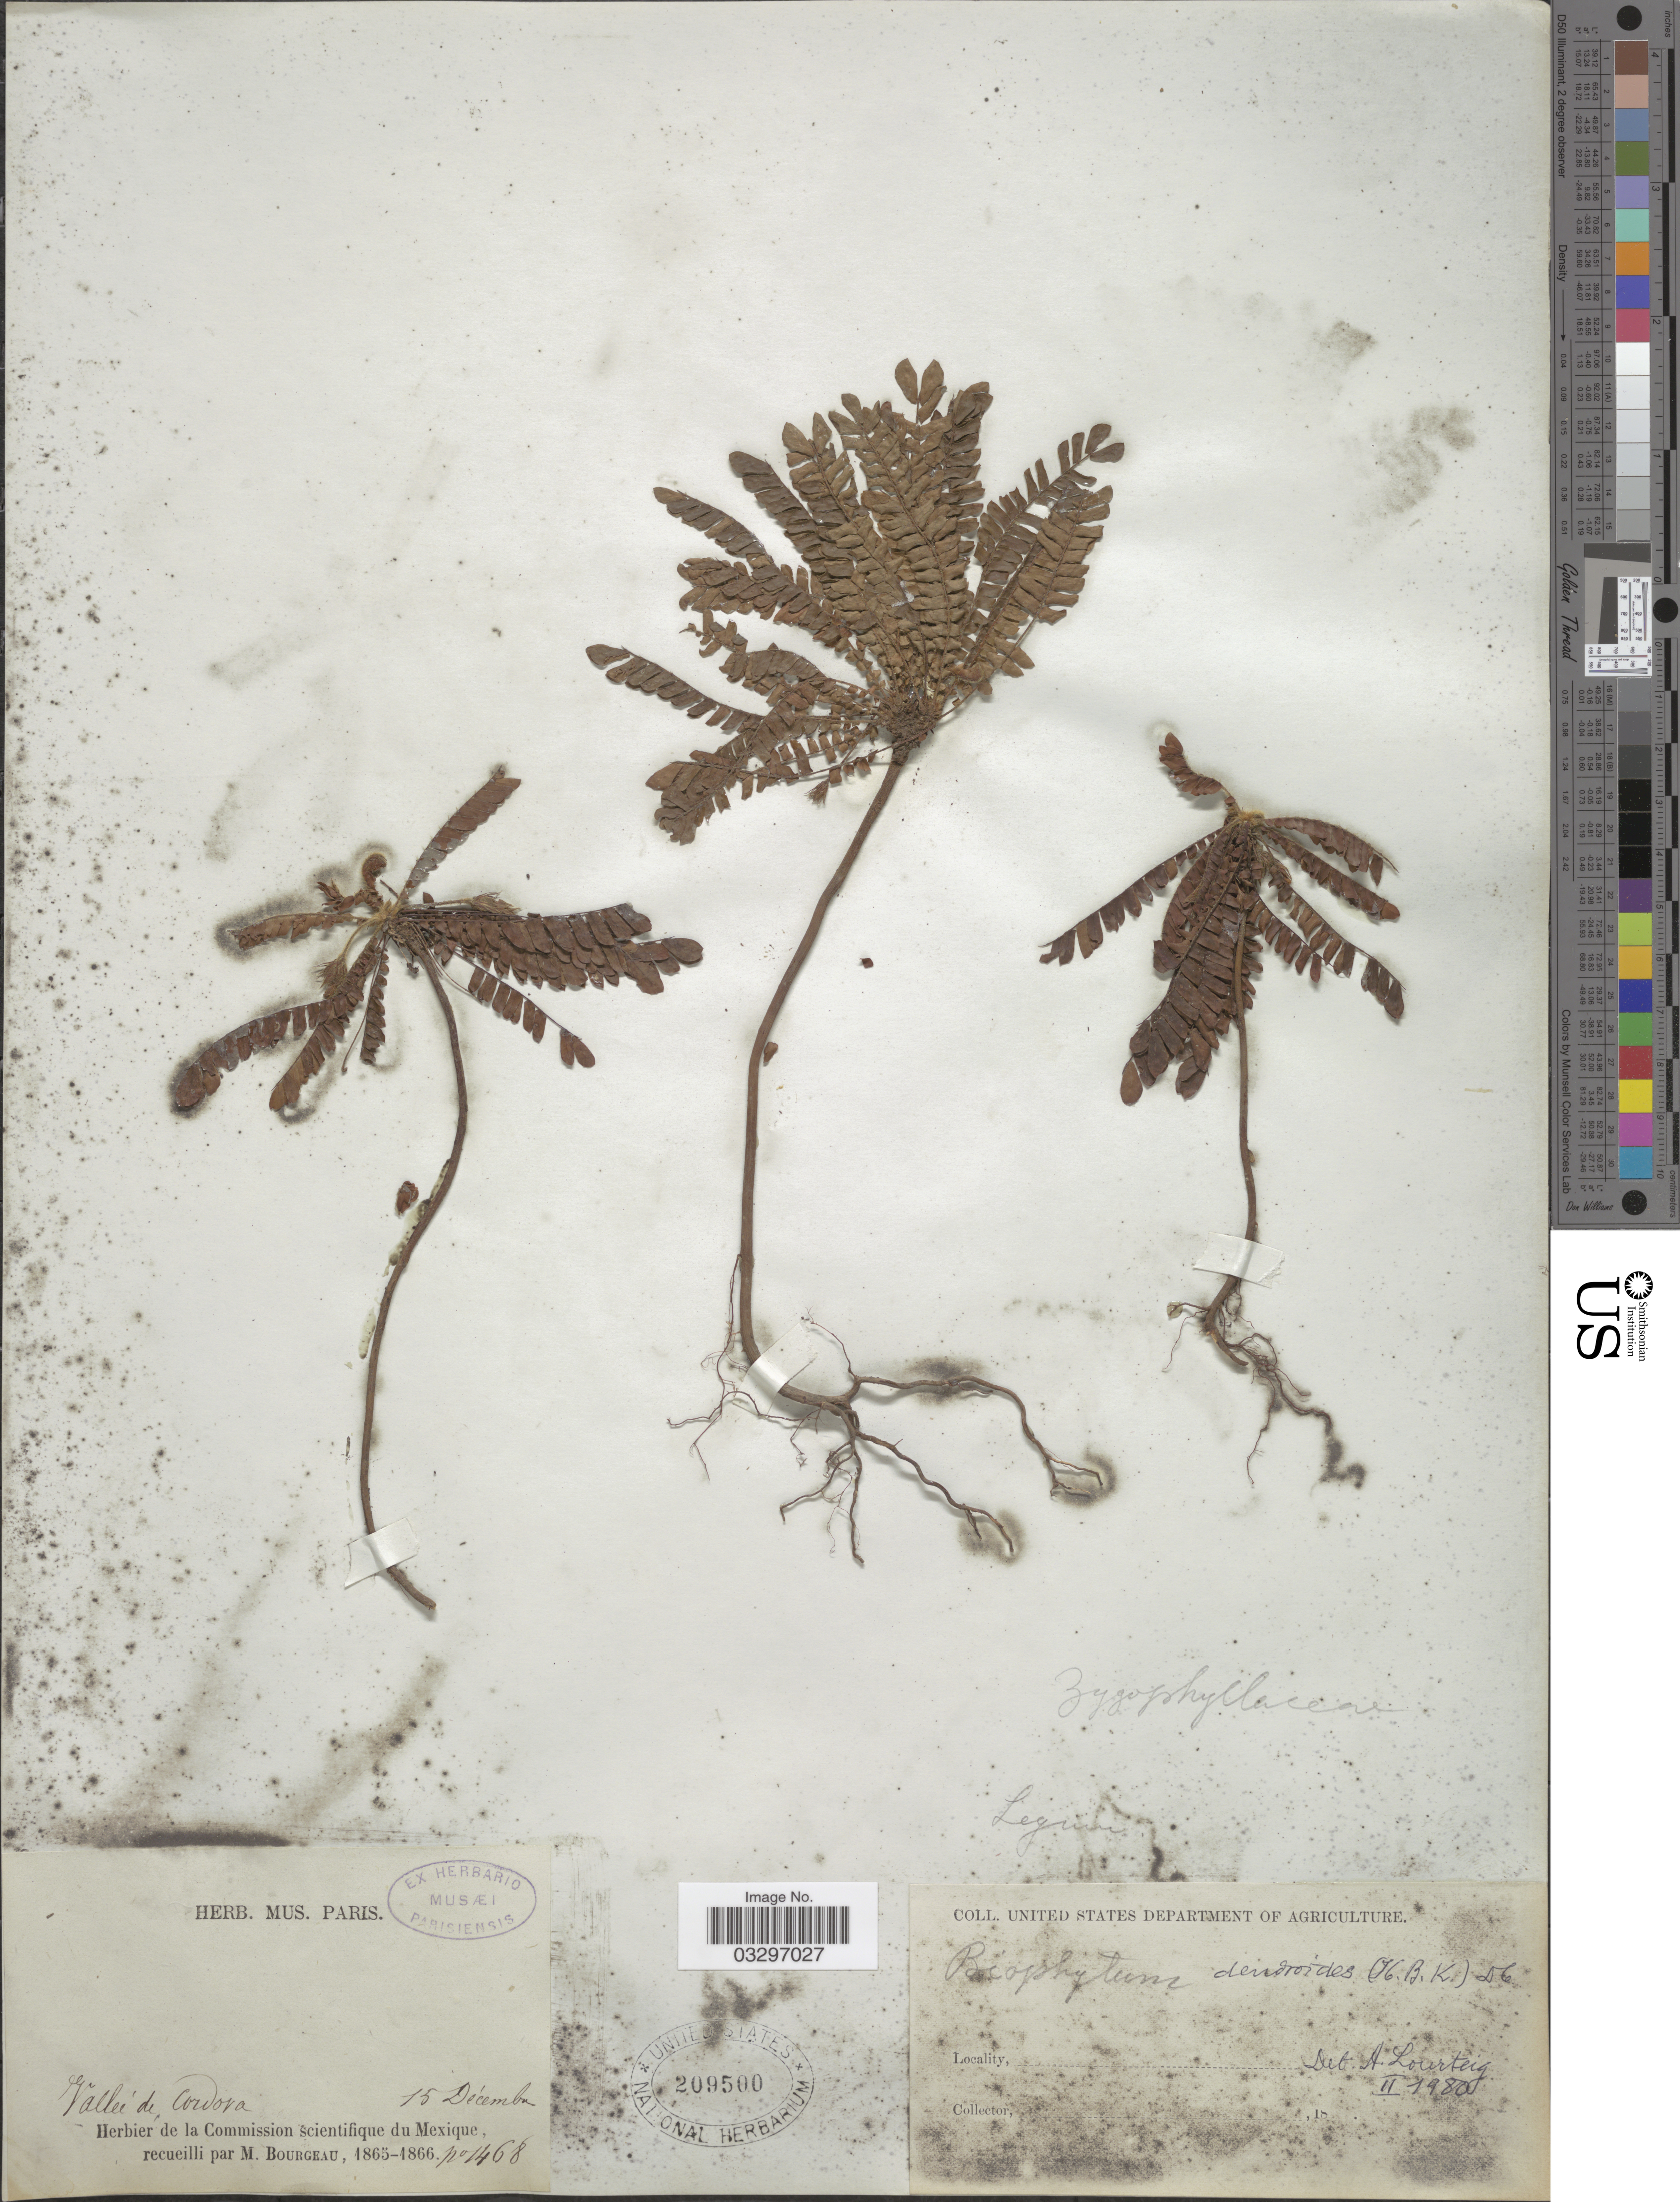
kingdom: Plantae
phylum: Tracheophyta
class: Magnoliopsida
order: Oxalidales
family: Oxalidaceae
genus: Biophytum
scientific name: Biophytum dendroides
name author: (Kunth) DC.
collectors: M. Bourgeau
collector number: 1468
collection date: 1865-12-15/1866-12-15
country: Mexico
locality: Vallée de Cordova.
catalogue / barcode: US 209500